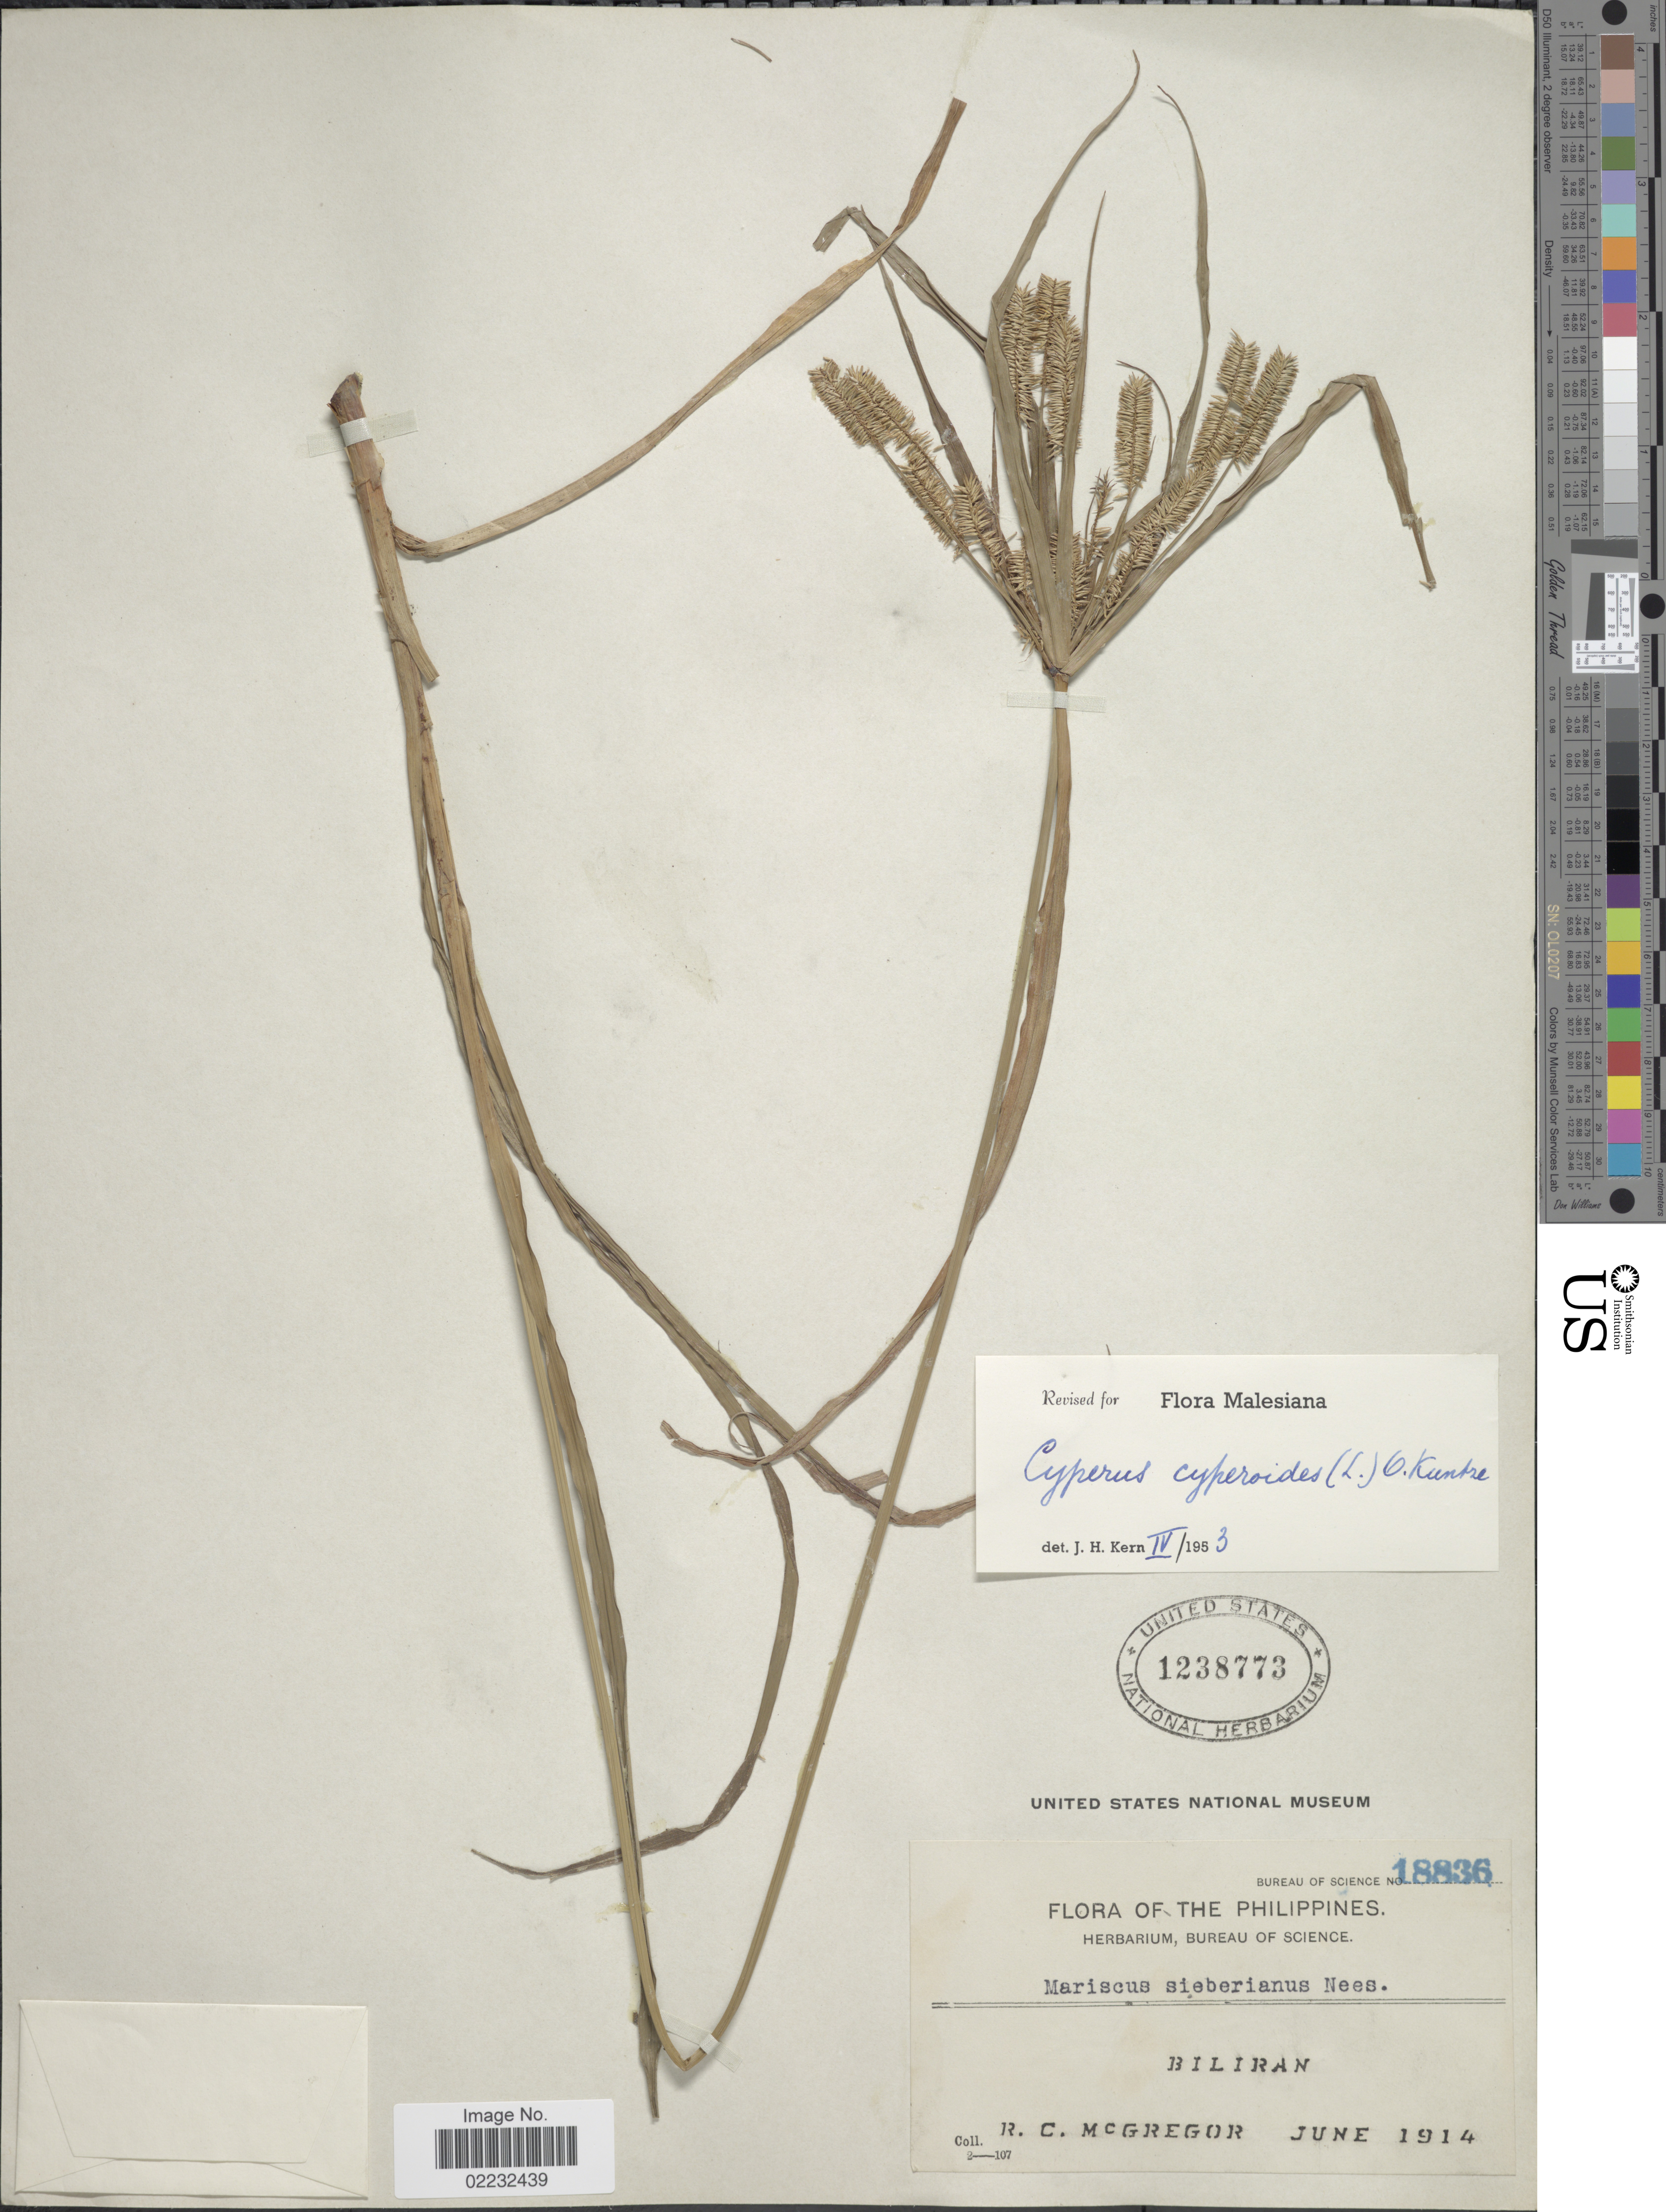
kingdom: Plantae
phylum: Tracheophyta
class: Liliopsida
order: Poales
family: Cyperaceae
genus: Cyperus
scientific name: Cyperus cyperoides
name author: (L.) Kuntze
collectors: R. C. McGregor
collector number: Bureau of Science 18836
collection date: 1914-06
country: Philippines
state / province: Eastern Visayas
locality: Biliran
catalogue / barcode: US 1238773